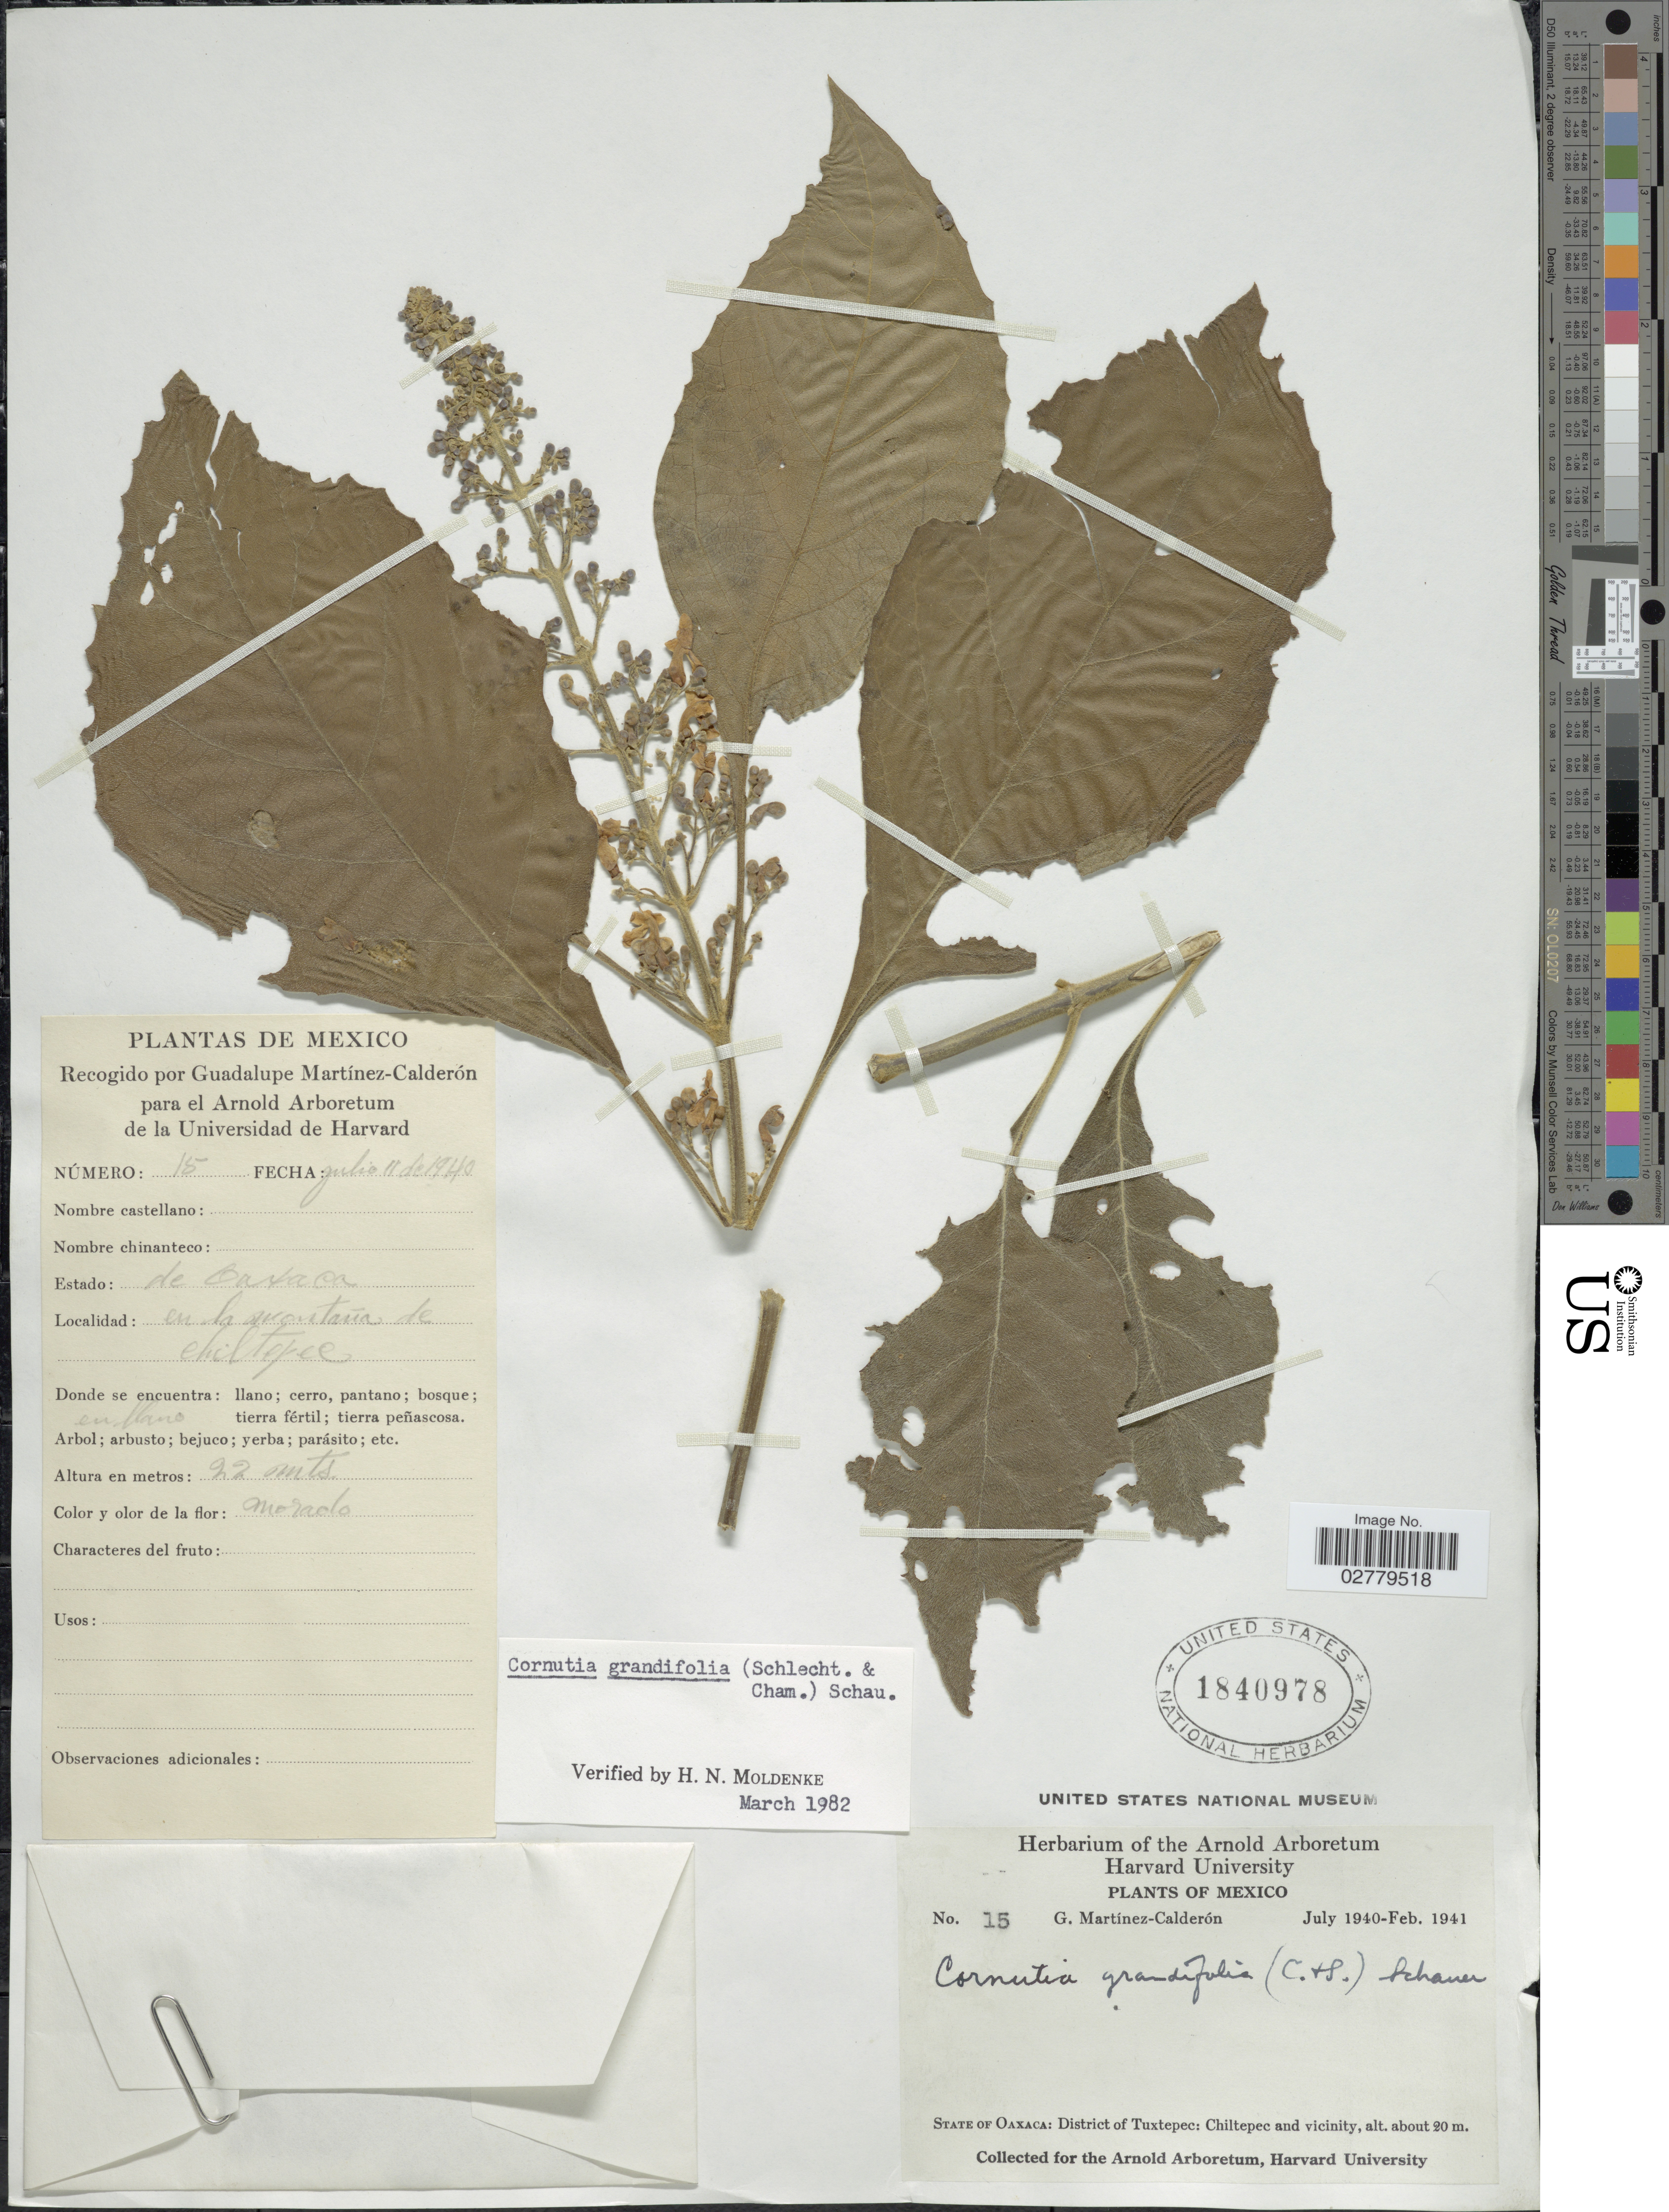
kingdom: Plantae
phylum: Tracheophyta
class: Magnoliopsida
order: Lamiales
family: Lamiaceae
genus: Cornutia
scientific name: Cornutia grandifolia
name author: (Cham. & Schltdl.) Schauer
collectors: G. Martinez-C.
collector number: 15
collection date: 1940-07-11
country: Mexico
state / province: Oaxaca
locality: District of Tuxtepec: Chiltepec and vicinity. En la montana de Chiltepec.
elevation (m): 20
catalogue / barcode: US 1840978